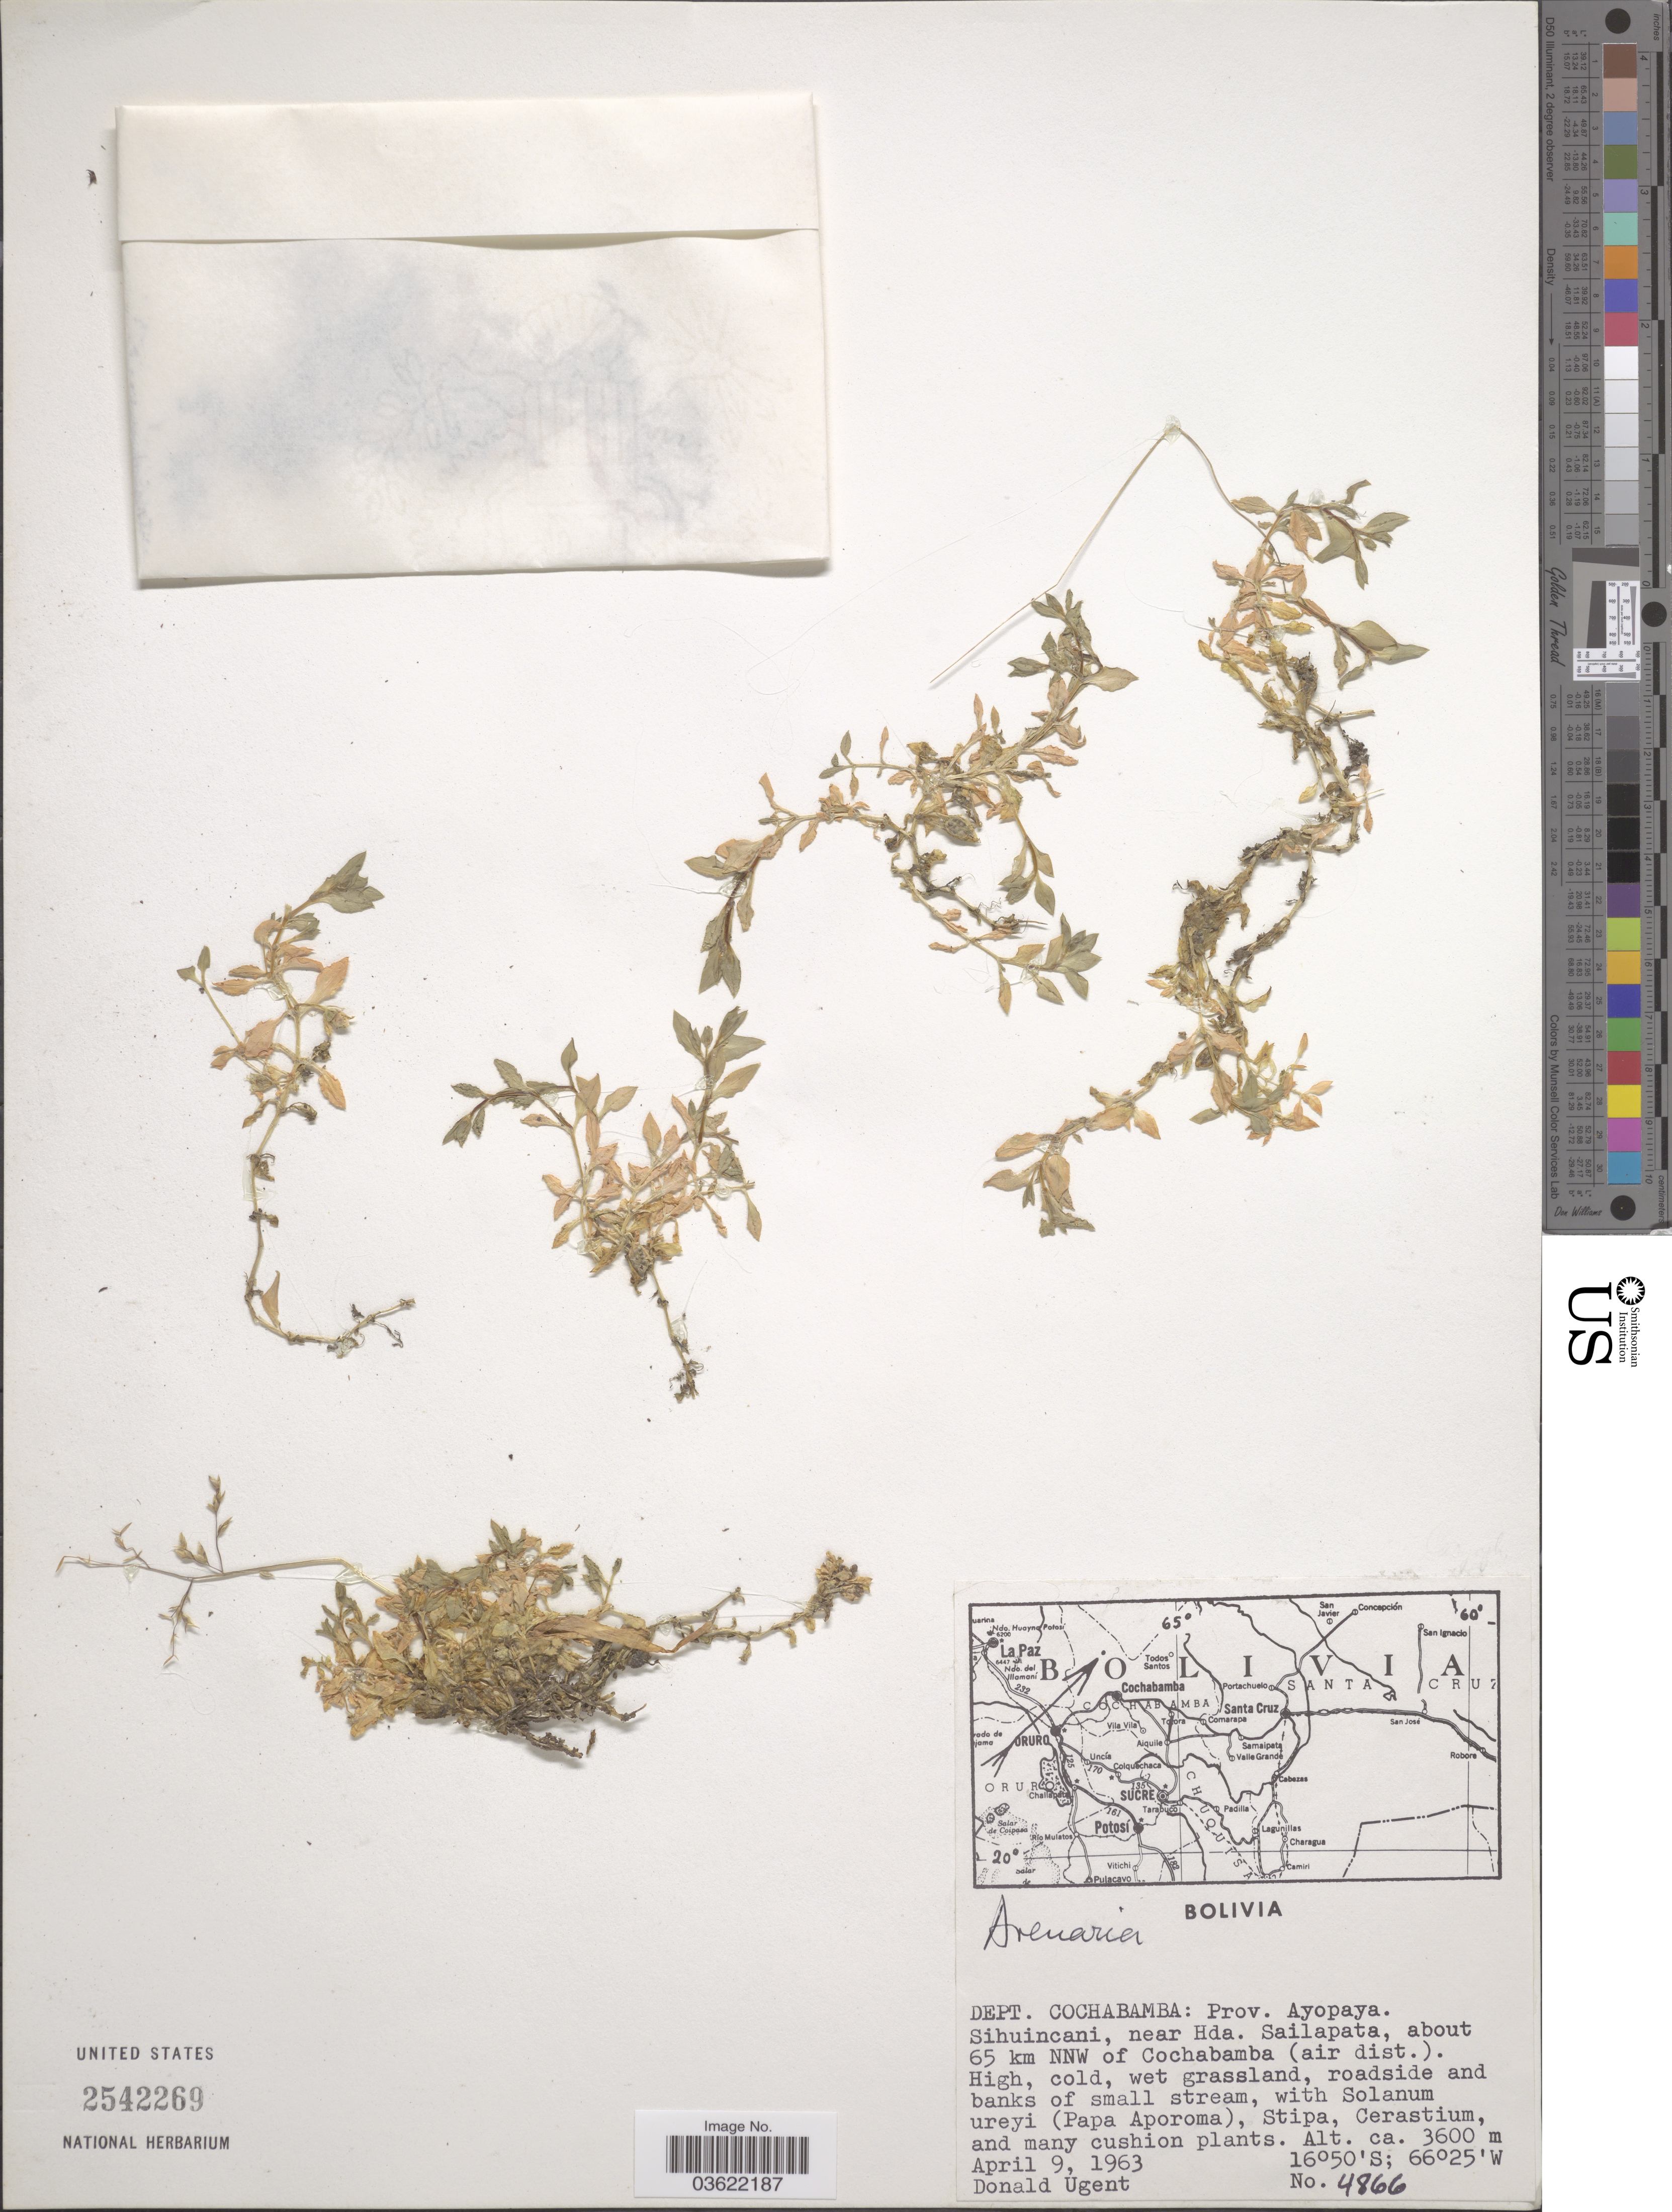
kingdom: Plantae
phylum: Tracheophyta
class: Magnoliopsida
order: Caryophyllales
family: Caryophyllaceae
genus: Arenaria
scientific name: Arenaria sp.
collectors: D. Ugent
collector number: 4866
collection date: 1963-04-09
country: Bolivia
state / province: Cochabamba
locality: Dept. Cochabamba; Prov. Ayopaya. Sihuincani, near Hda. Sailapata, about 65 km NNW of Cochabamba (air dist.).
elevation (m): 3600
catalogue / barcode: US 2542269